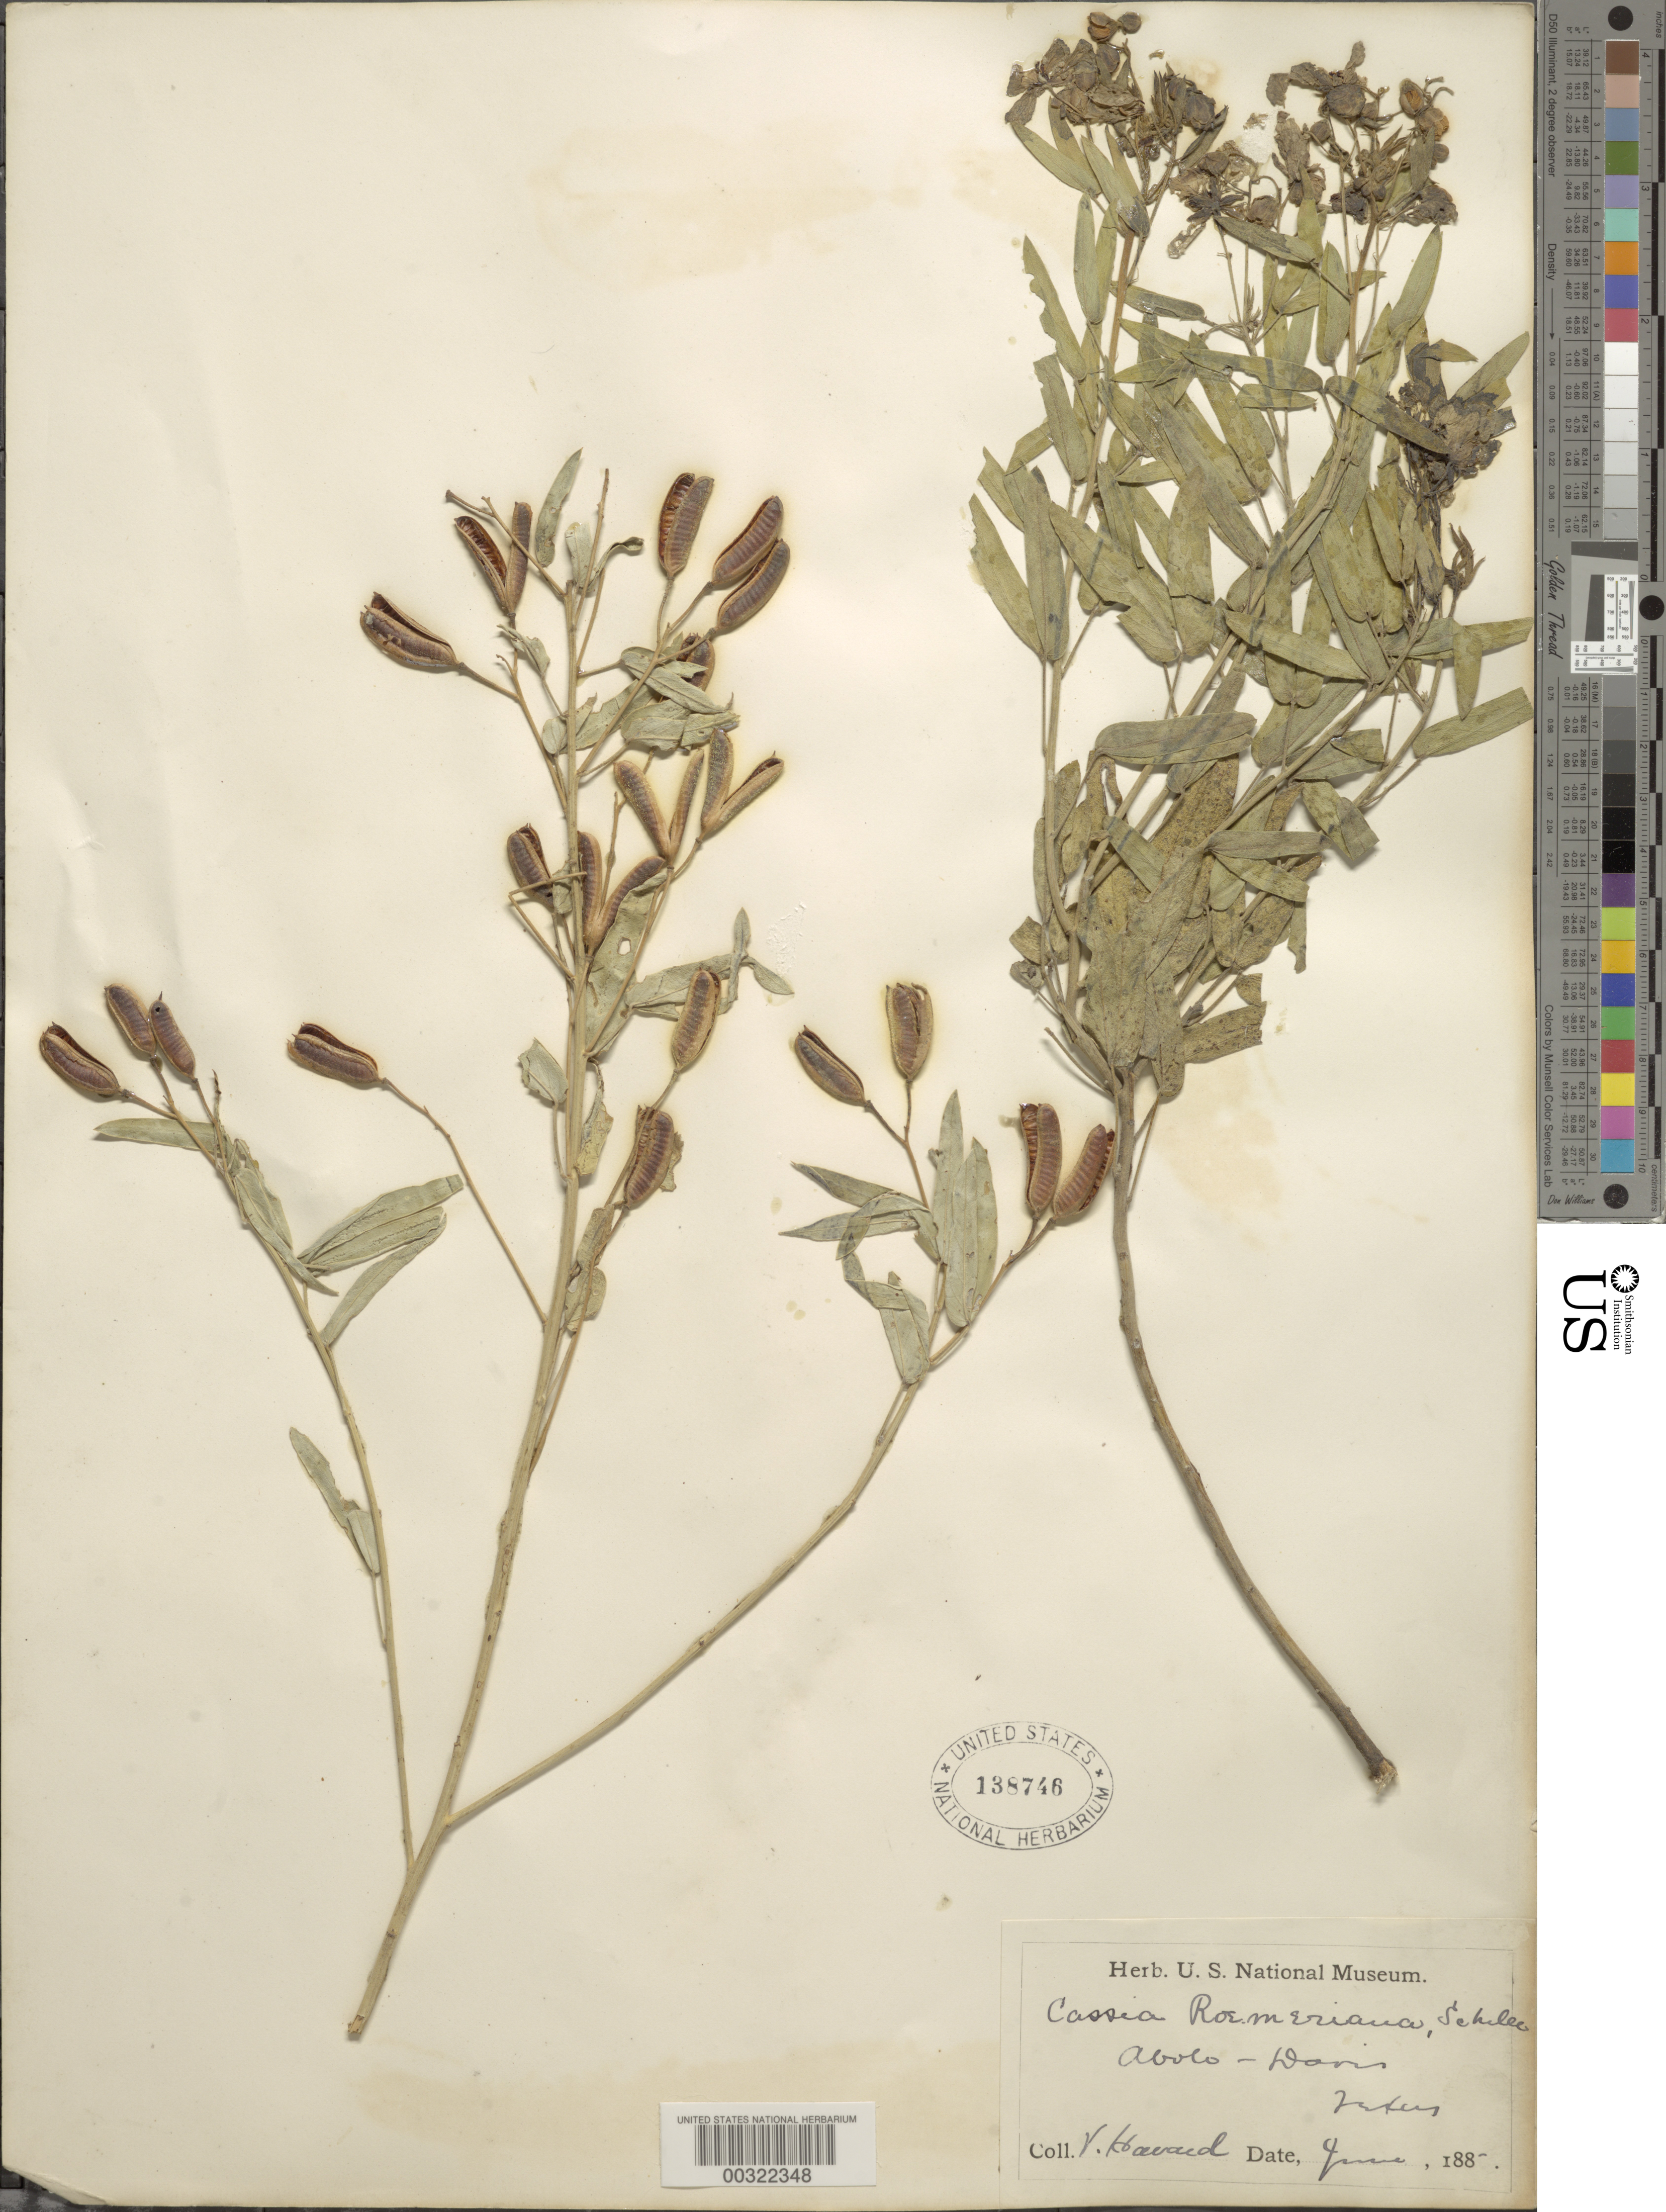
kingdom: Plantae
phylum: Tracheophyta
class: Magnoliopsida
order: Fabales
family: Fabaceae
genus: Senna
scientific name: Senna roemeriana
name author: (Scheele) H.S. Irwin & Barneby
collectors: V. Howard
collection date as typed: Jun 188-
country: United States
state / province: Texas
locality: Abolo-davis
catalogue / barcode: US 138746